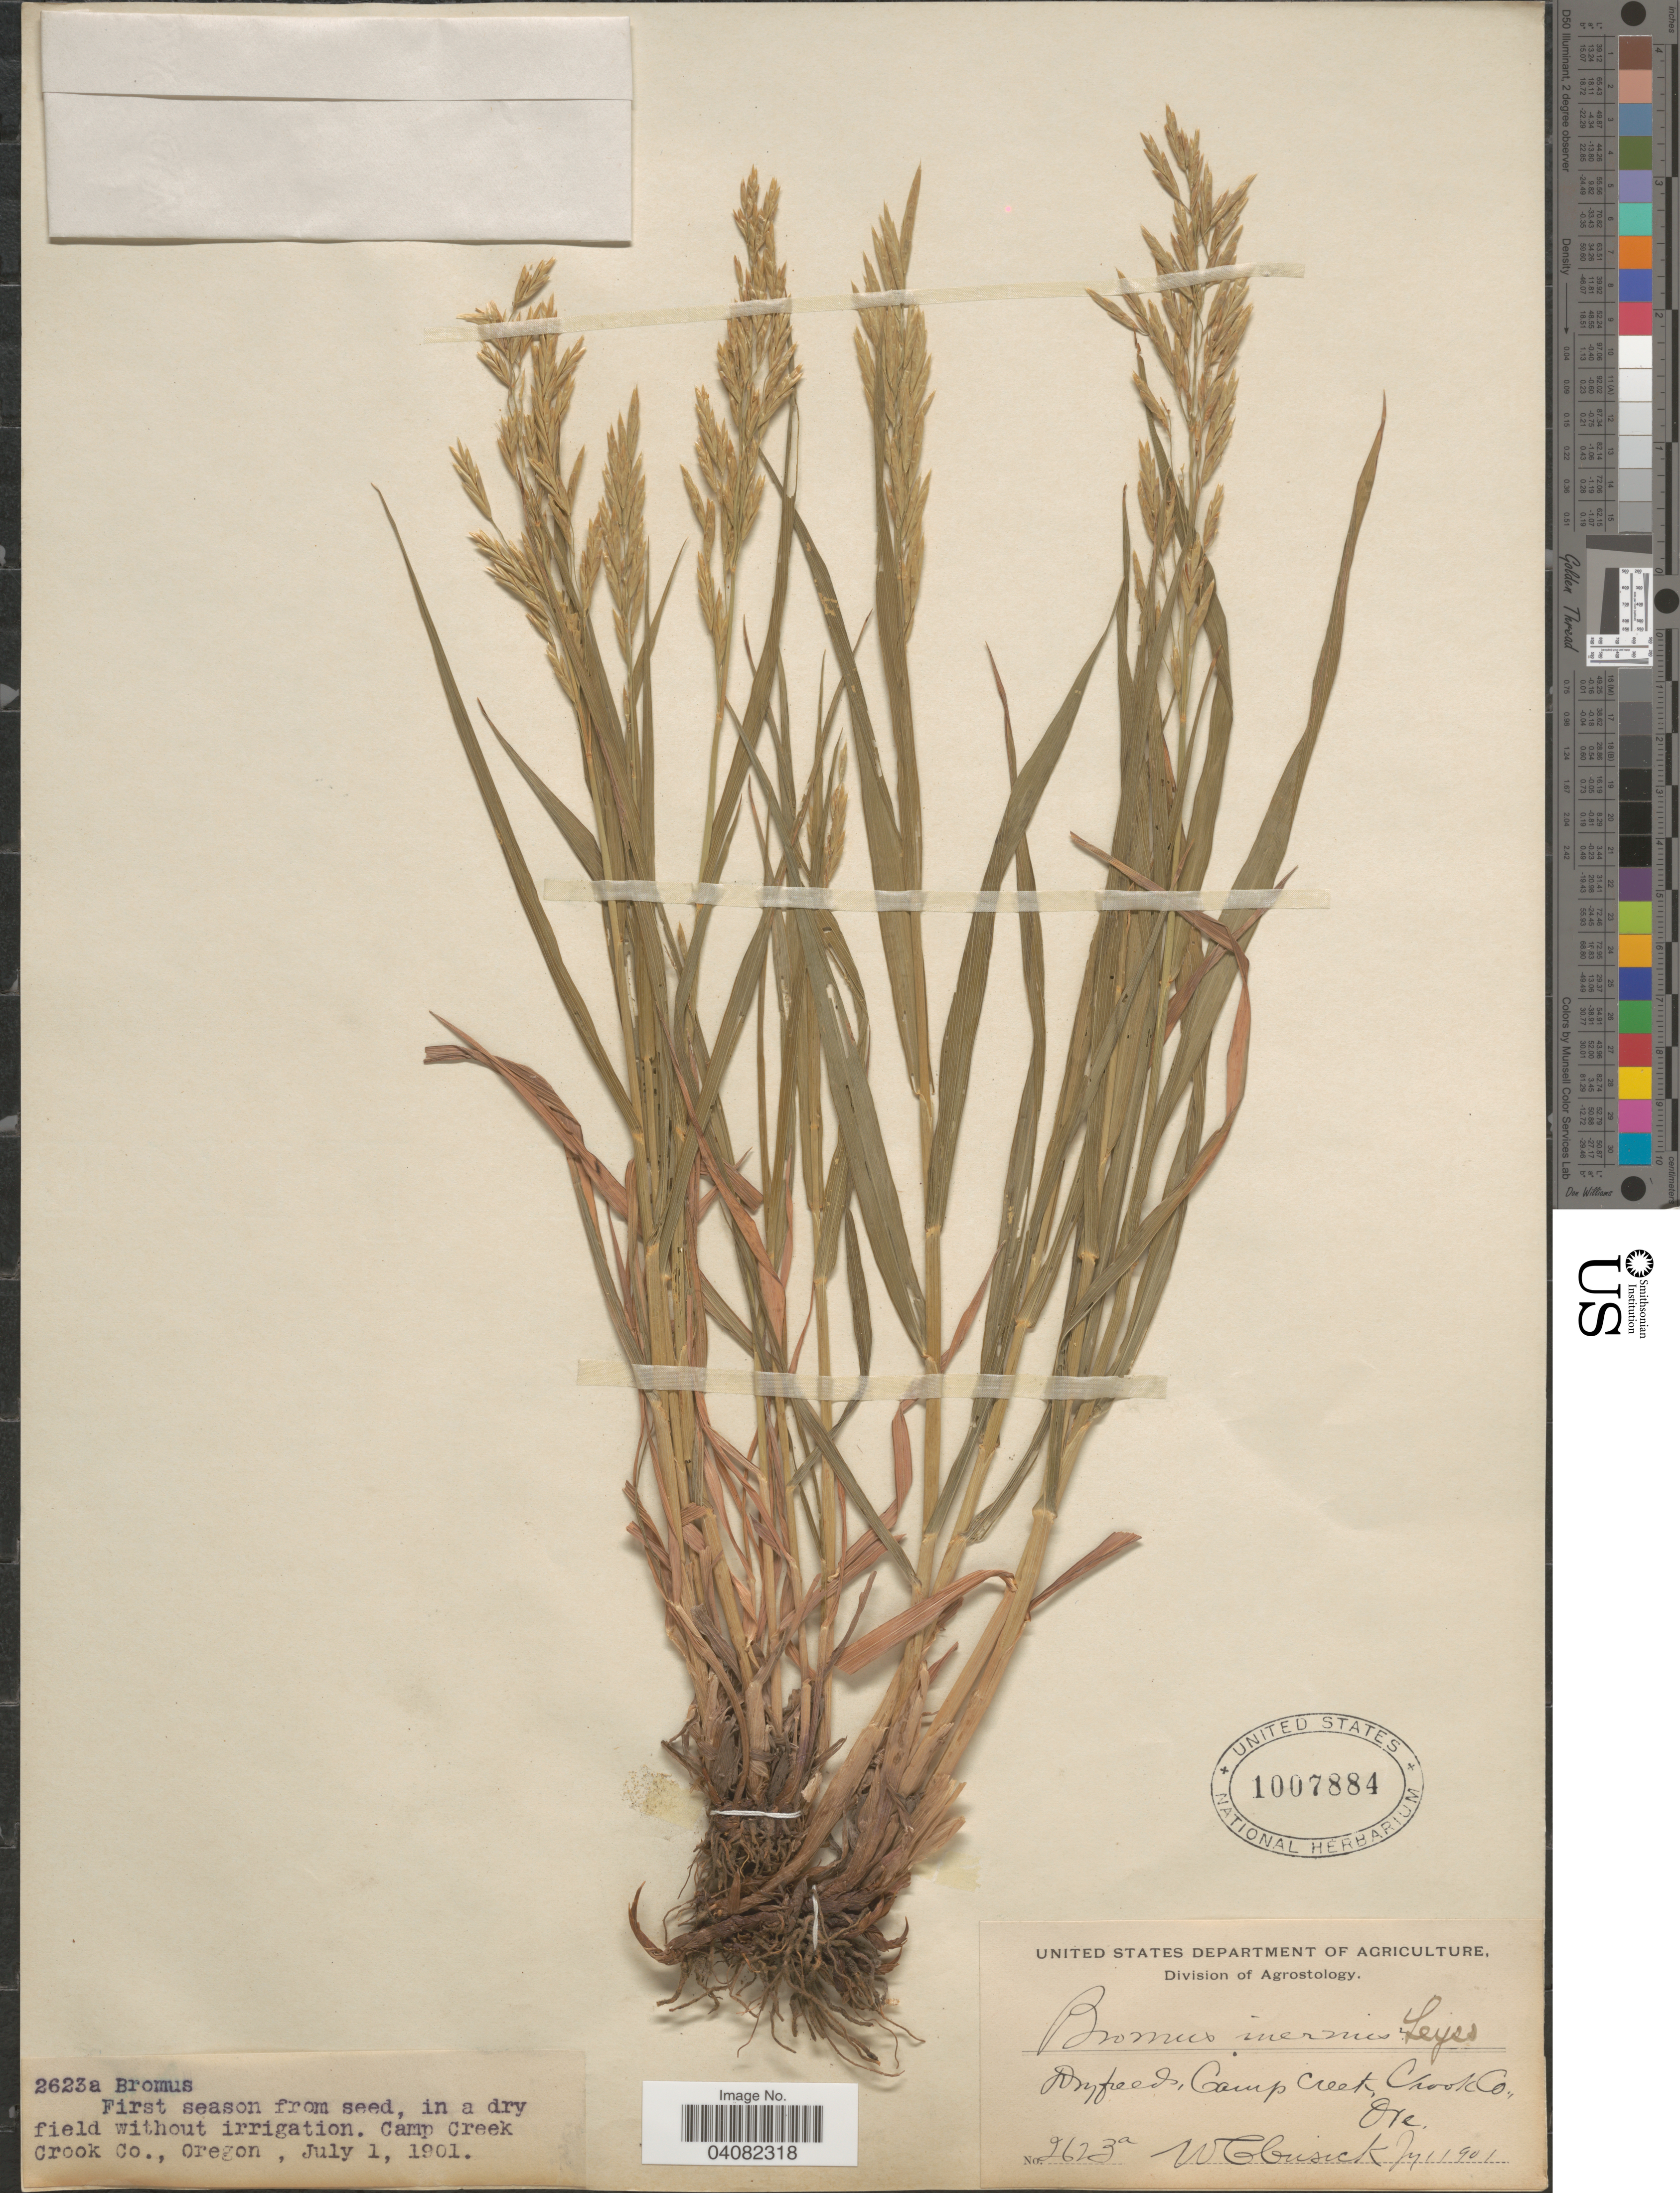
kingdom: Plantae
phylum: Tracheophyta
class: Liliopsida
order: Poales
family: Poaceae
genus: Bromus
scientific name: Bromus inermis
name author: Leyss.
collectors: W. C. Cusick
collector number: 2623a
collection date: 1901-07-01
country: United States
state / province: Oregon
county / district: Crook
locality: Camp Creek, Crook Co.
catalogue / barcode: US 1007884